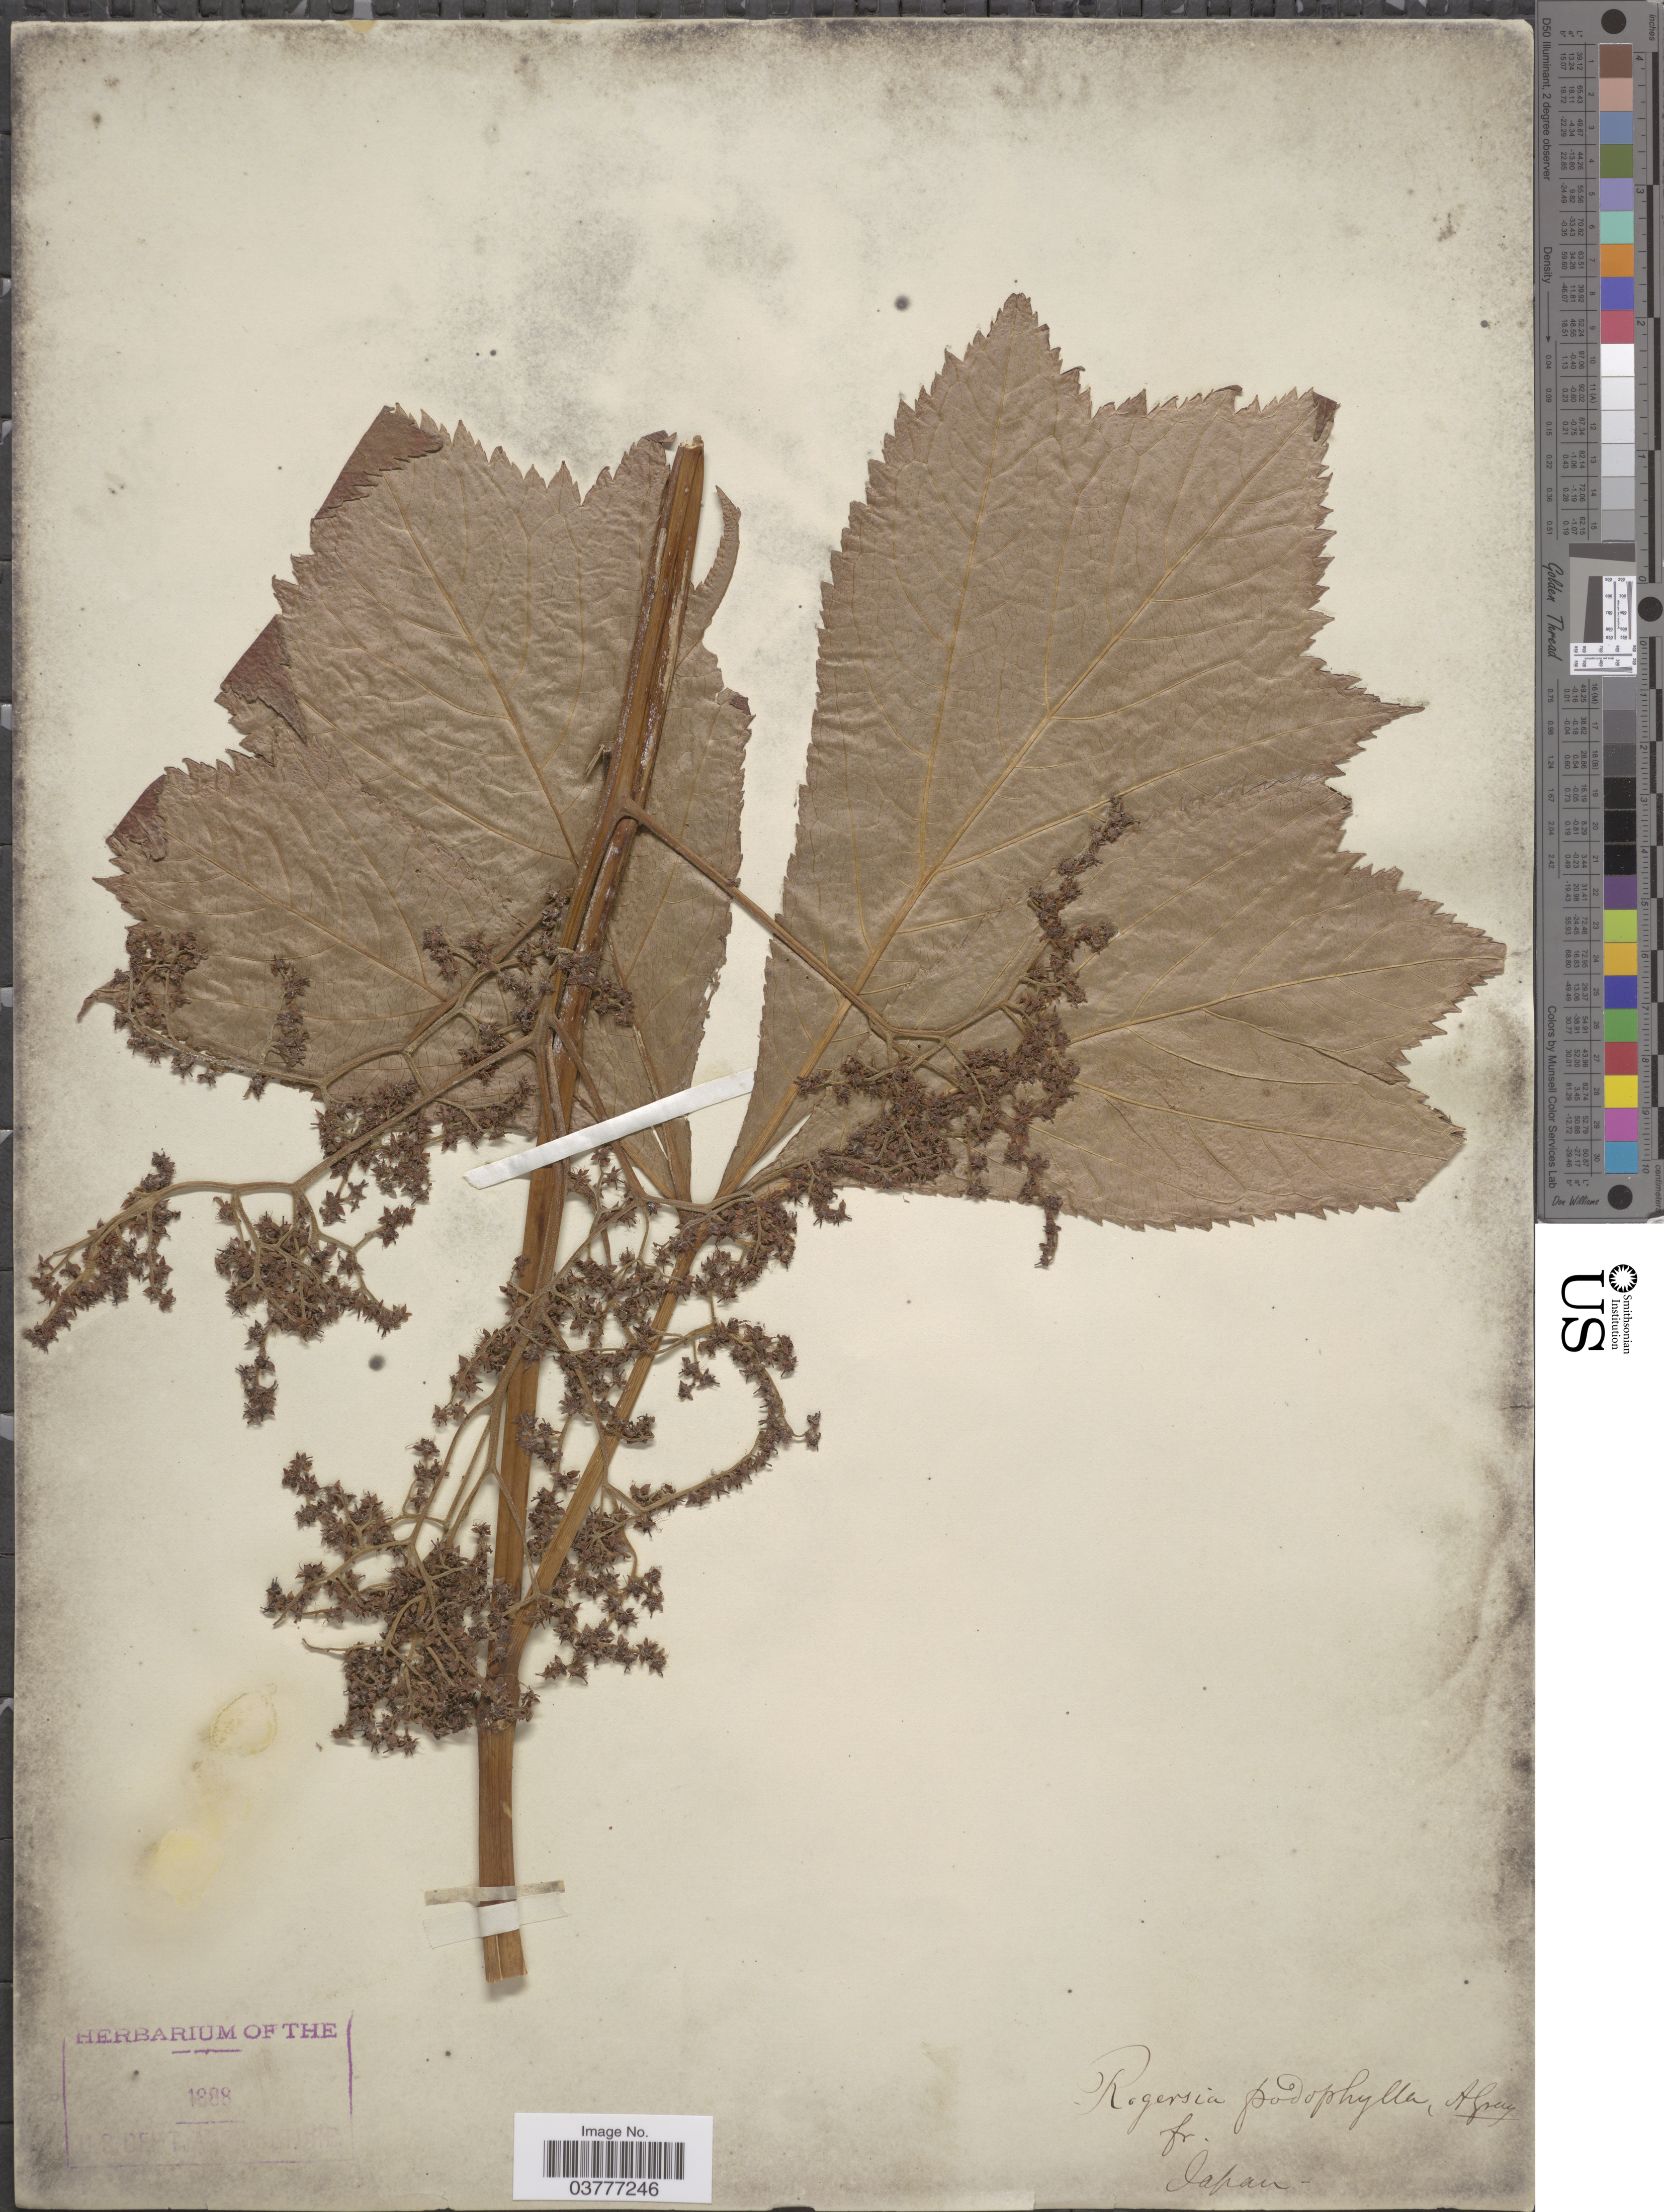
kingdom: Plantae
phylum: Tracheophyta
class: Magnoliopsida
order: Saxifragales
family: Saxifragaceae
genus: Rodgersia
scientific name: Rodgersia podophylla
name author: A. Gray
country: Japan